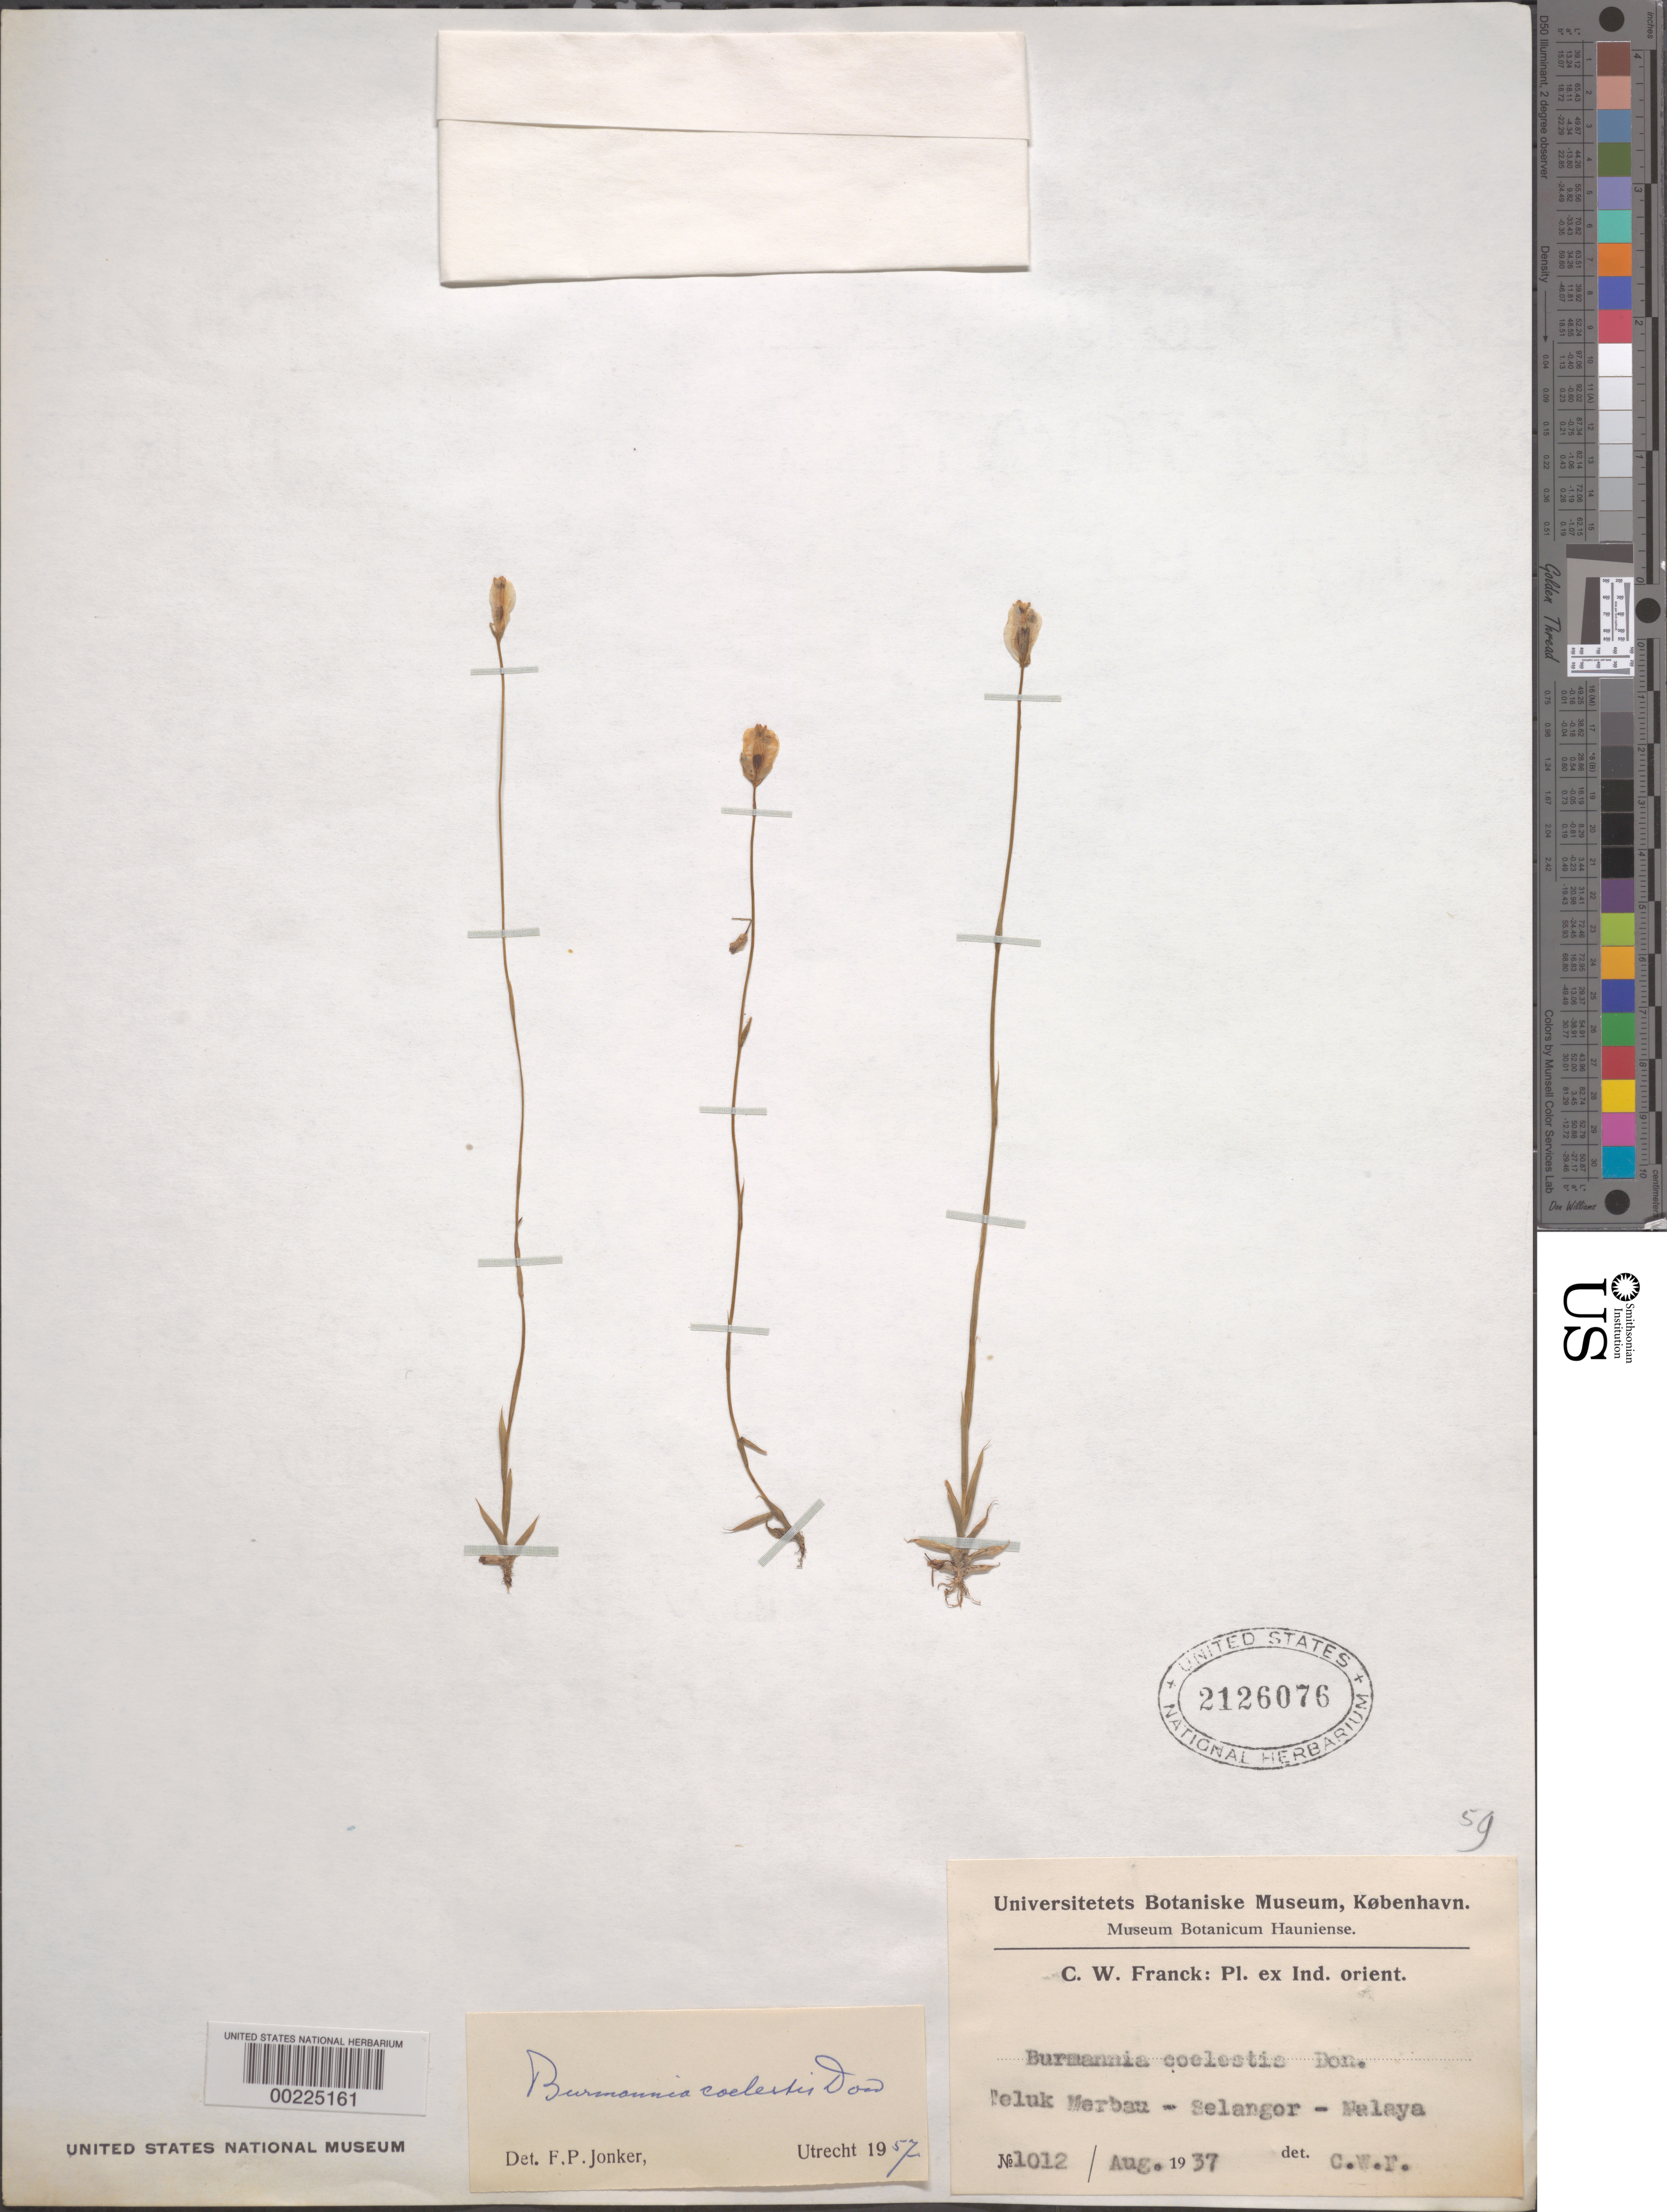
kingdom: Plantae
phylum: Tracheophyta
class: Liliopsida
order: Dioscoreales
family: Burmanniaceae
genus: Burmannia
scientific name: Burmannia coelestis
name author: D. Don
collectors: C. Franck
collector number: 1012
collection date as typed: Aug 1937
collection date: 1937-08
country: Malaysia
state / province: Selangor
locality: Teluk merbau [Malay Peninsula]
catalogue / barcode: US 2126076